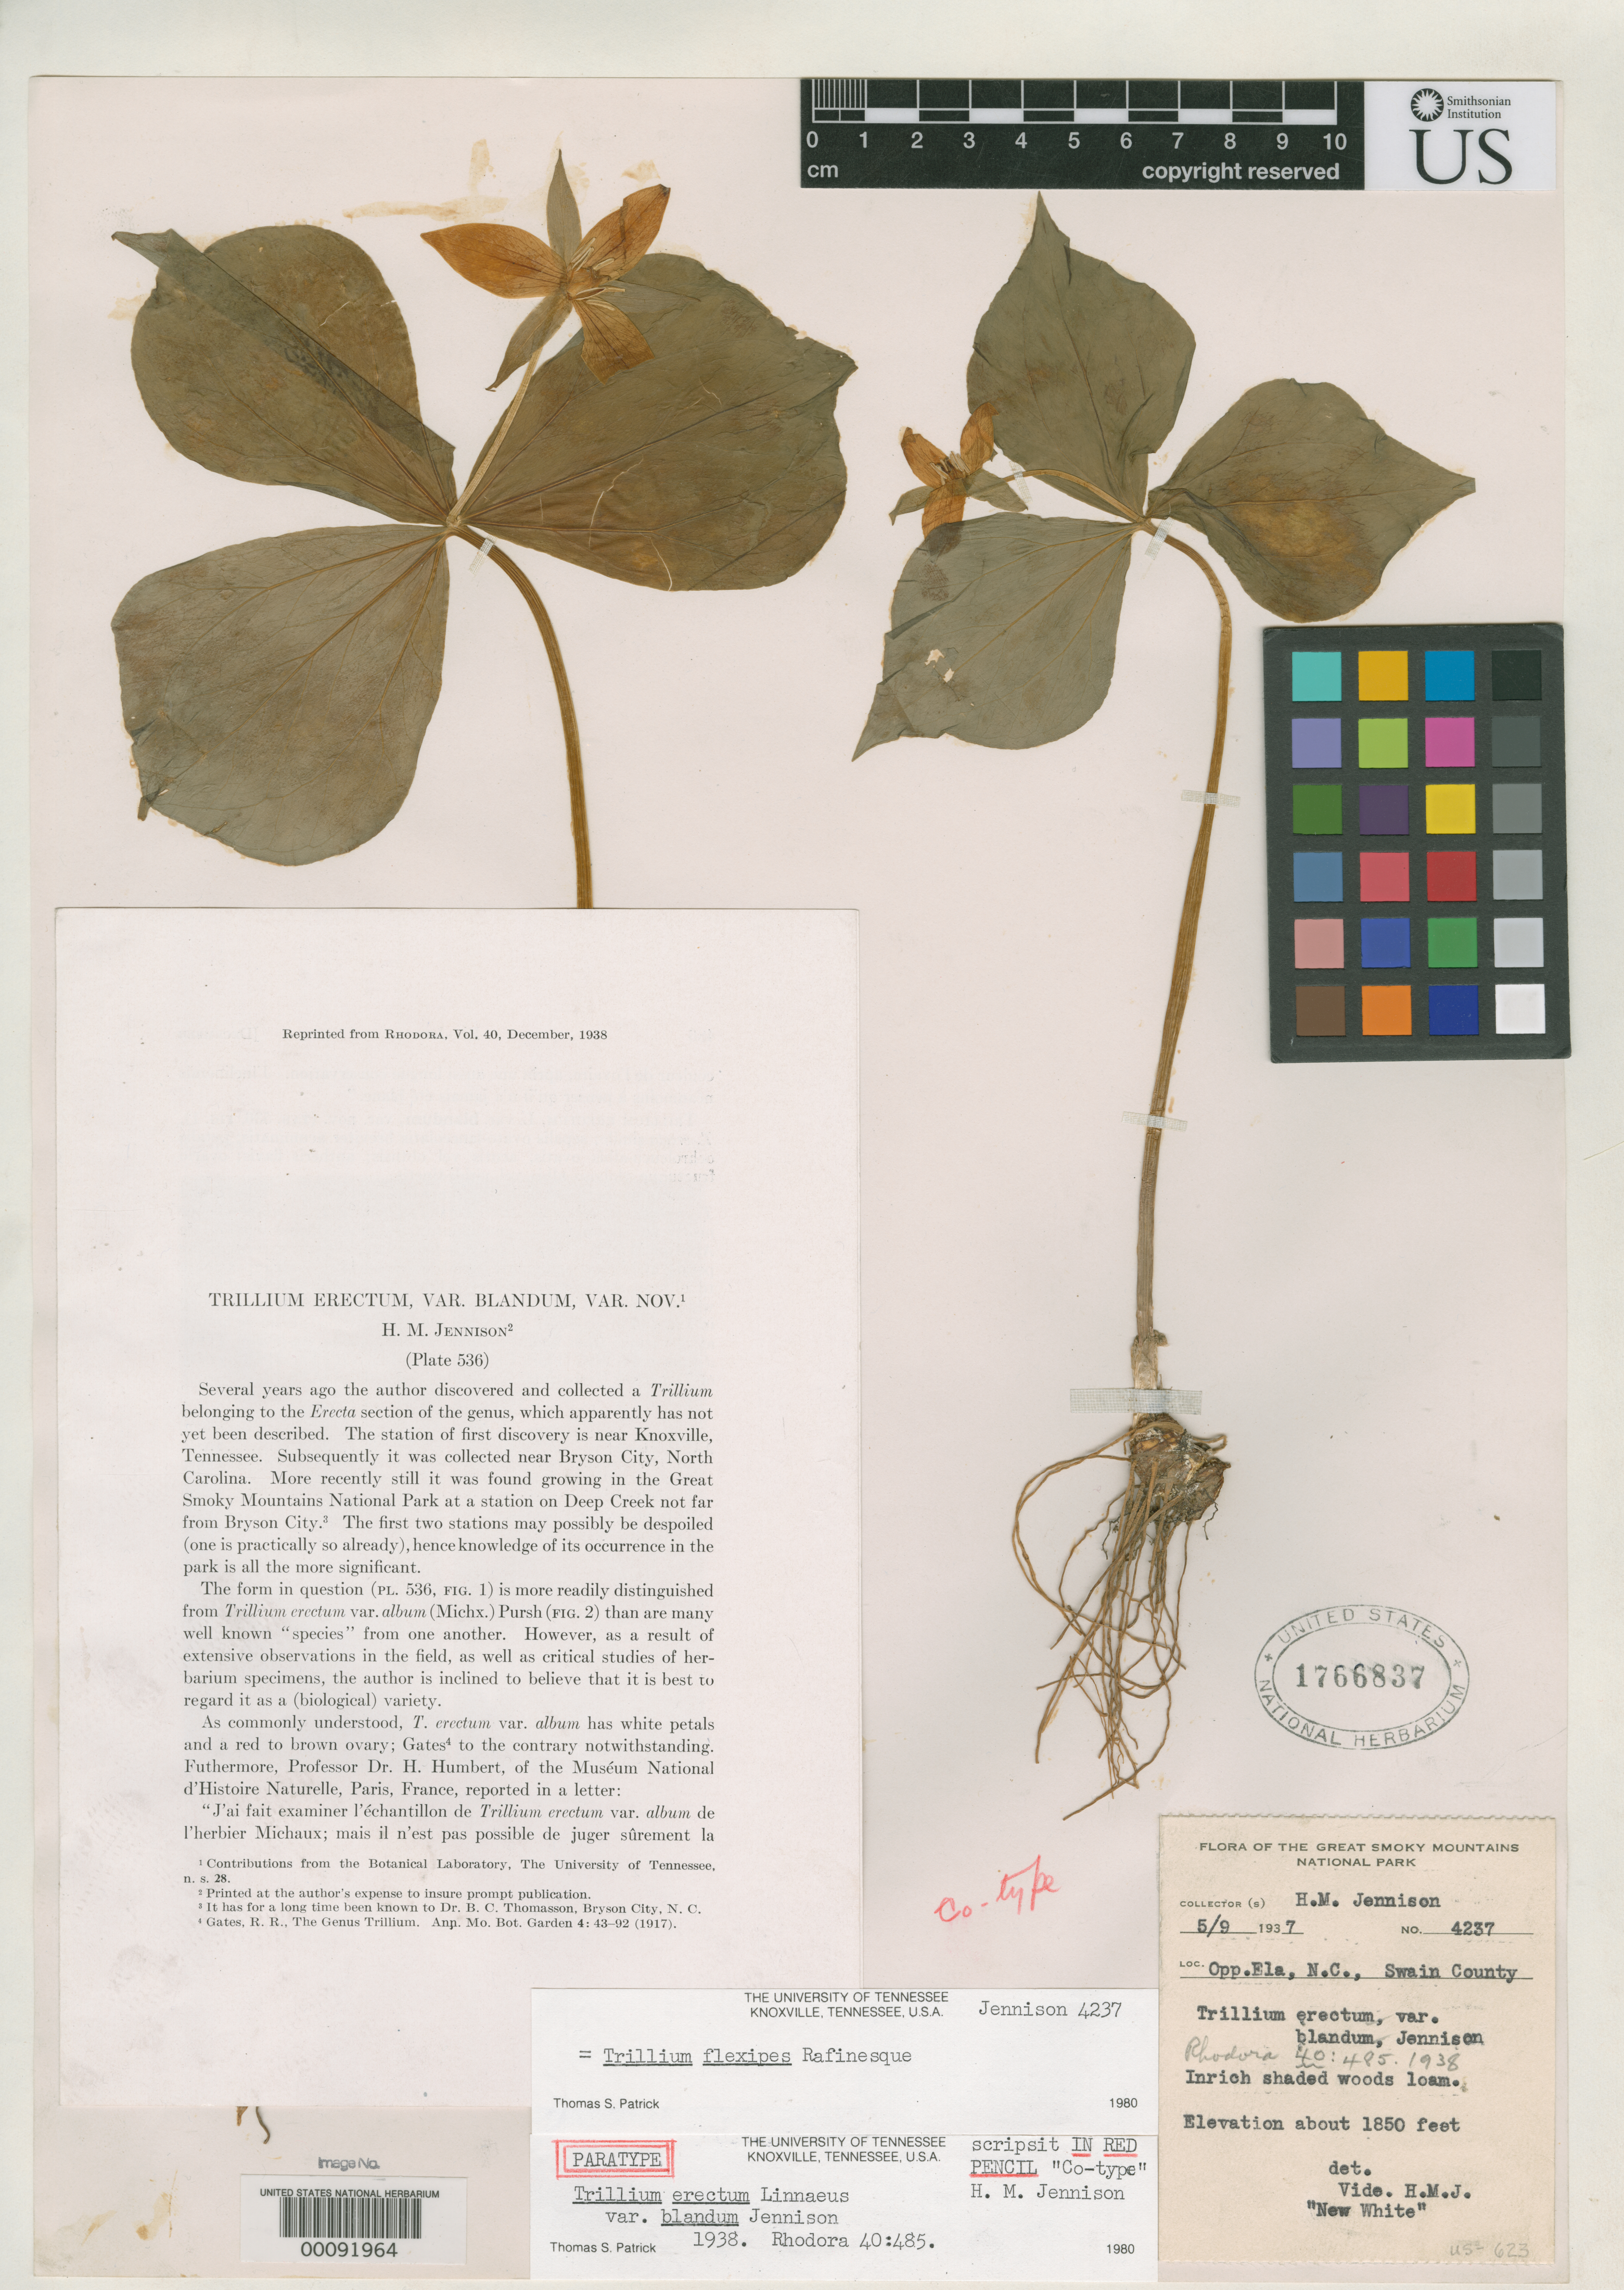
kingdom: Plantae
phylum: Tracheophyta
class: Liliopsida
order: Liliales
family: Melanthiaceae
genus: Trillium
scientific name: Trillium erectum var. blandum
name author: Jennison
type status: Isotype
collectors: H. Jennison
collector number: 4237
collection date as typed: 05 Sep 1937 or 09 May 1937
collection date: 1937-05-09 or 1937-09-05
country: United States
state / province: North Carolina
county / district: Swain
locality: Deep Creek near Bryson, Great Smokey Mts. Nat'l. Park.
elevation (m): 564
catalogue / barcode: US 1766837